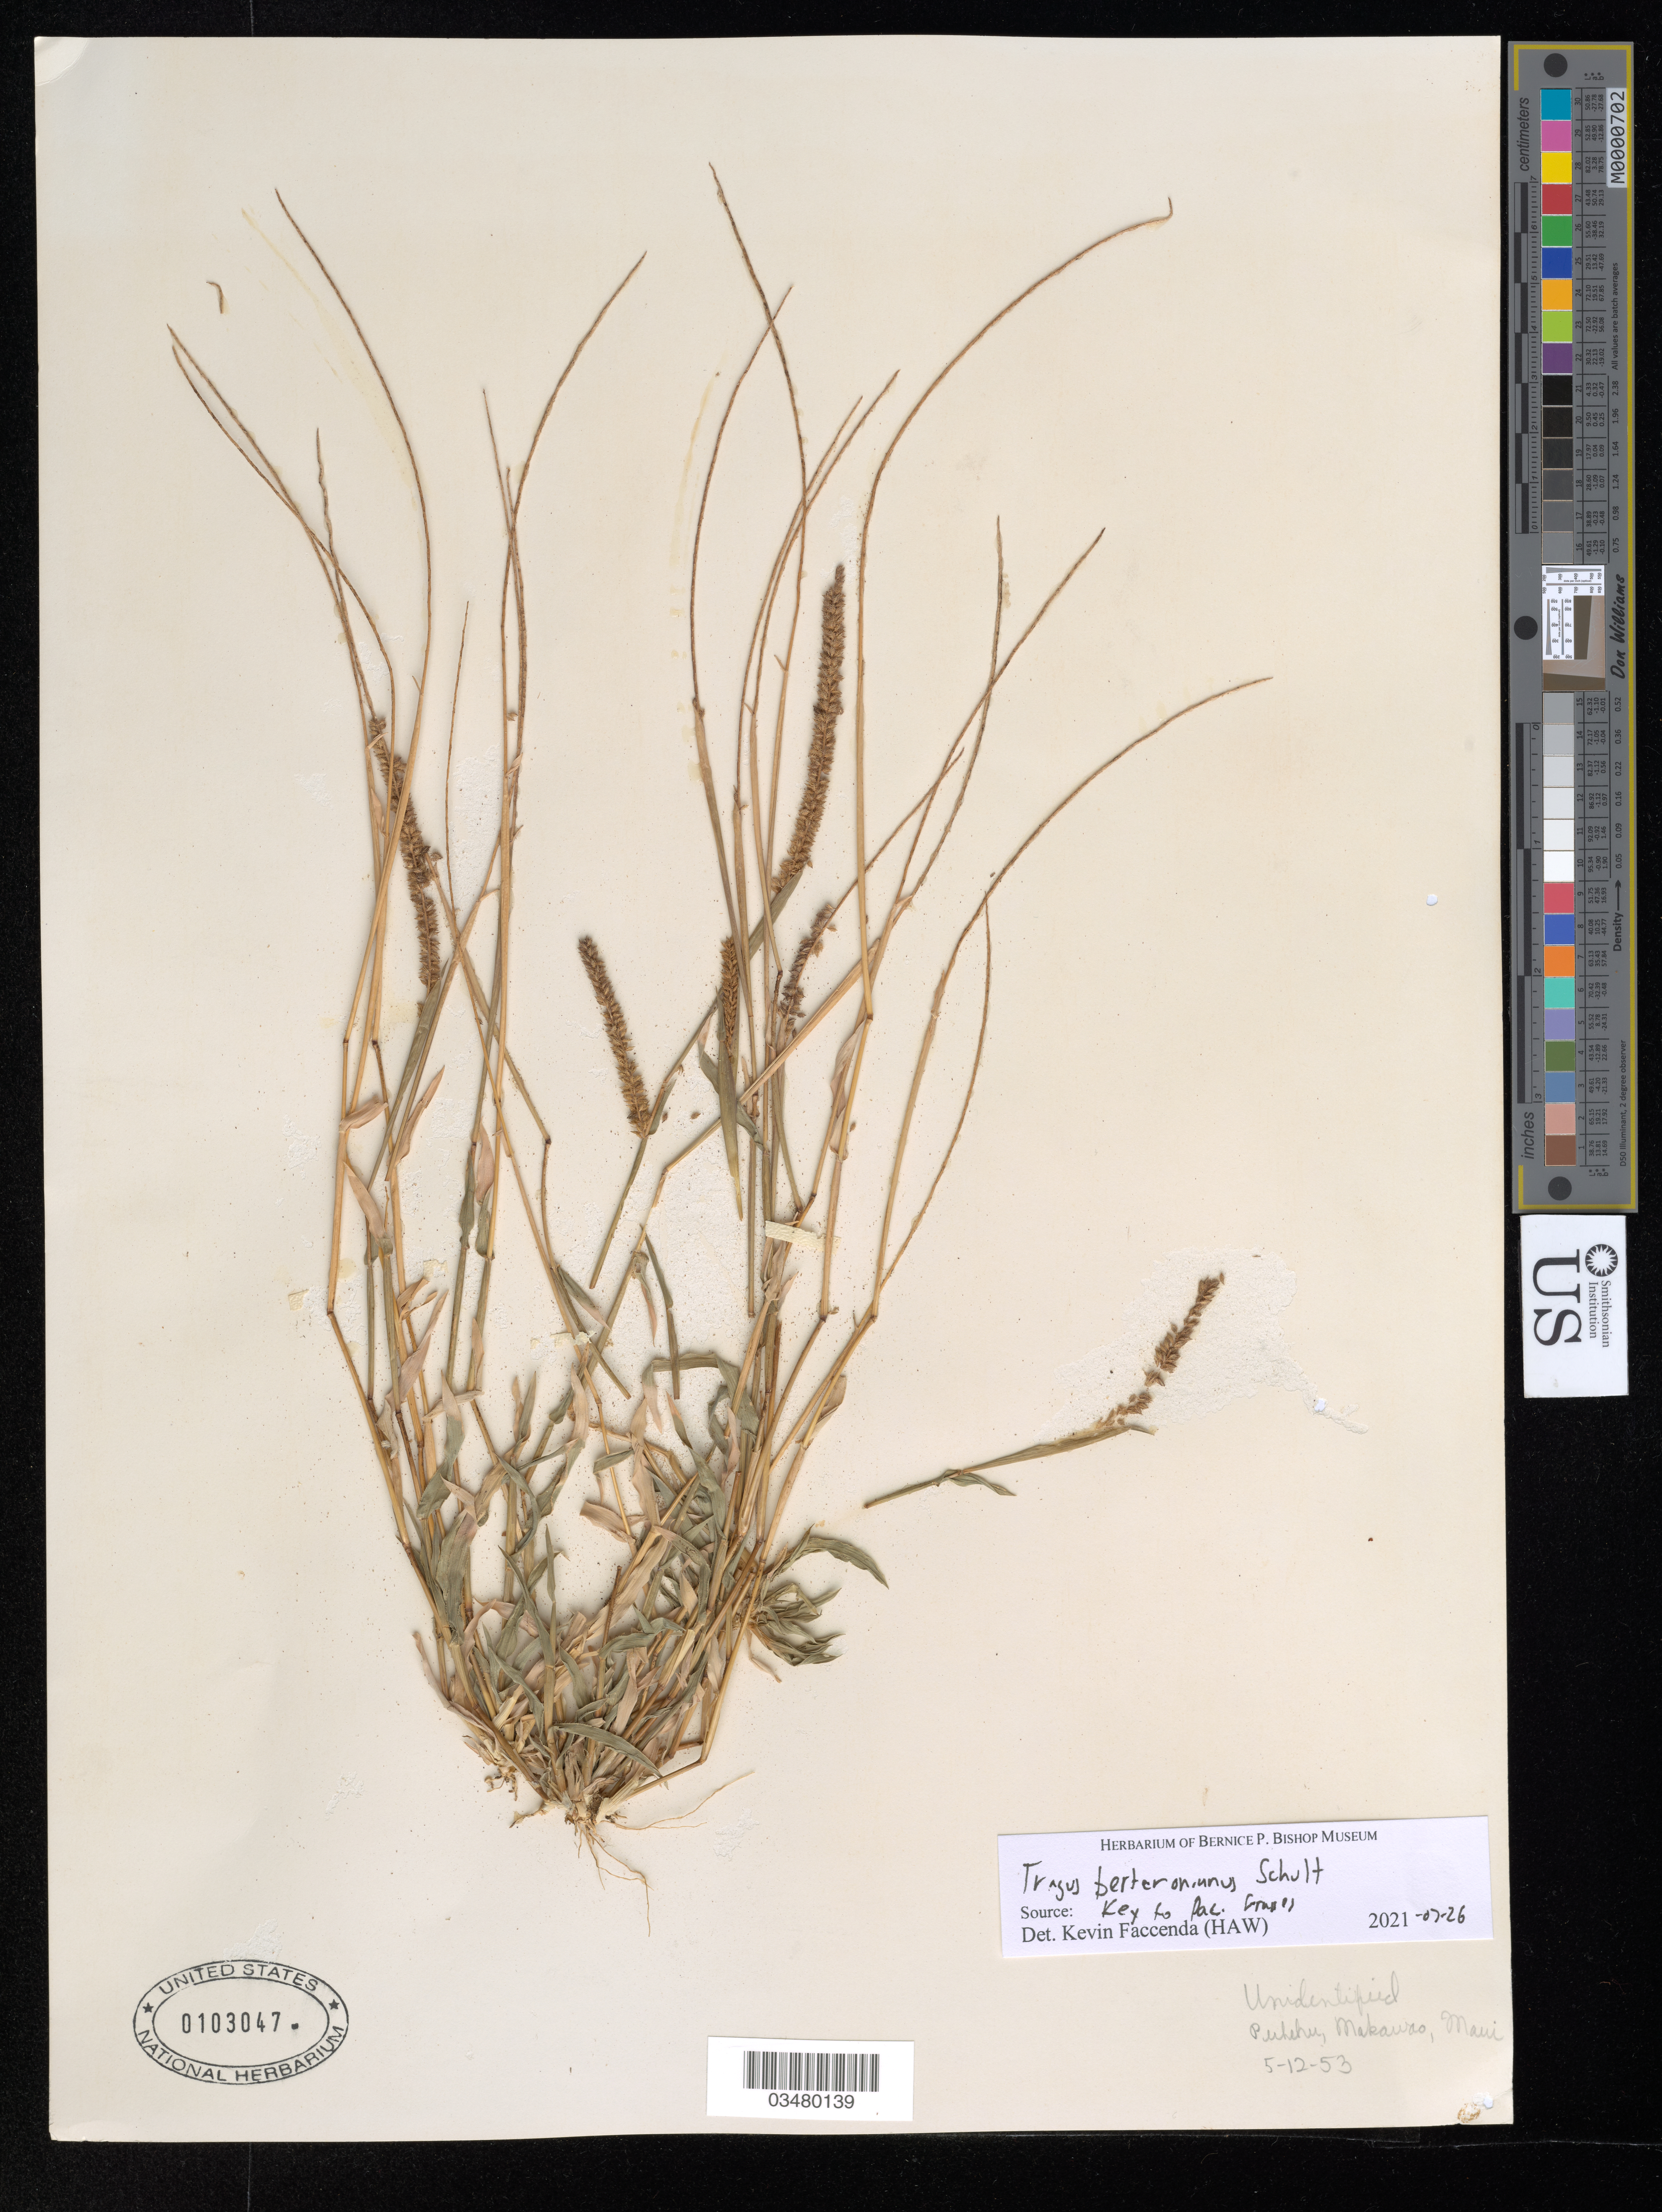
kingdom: Plantae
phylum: Tracheophyta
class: Liliopsida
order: Poales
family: Poaceae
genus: Tragus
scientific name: Tragus berteronianus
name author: Schult.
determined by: Faccenda, K.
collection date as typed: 5-12-53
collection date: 1953-05-12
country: United States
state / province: Hawaii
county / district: Maui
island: Maui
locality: Puhehui, Makawao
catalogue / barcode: US 103047